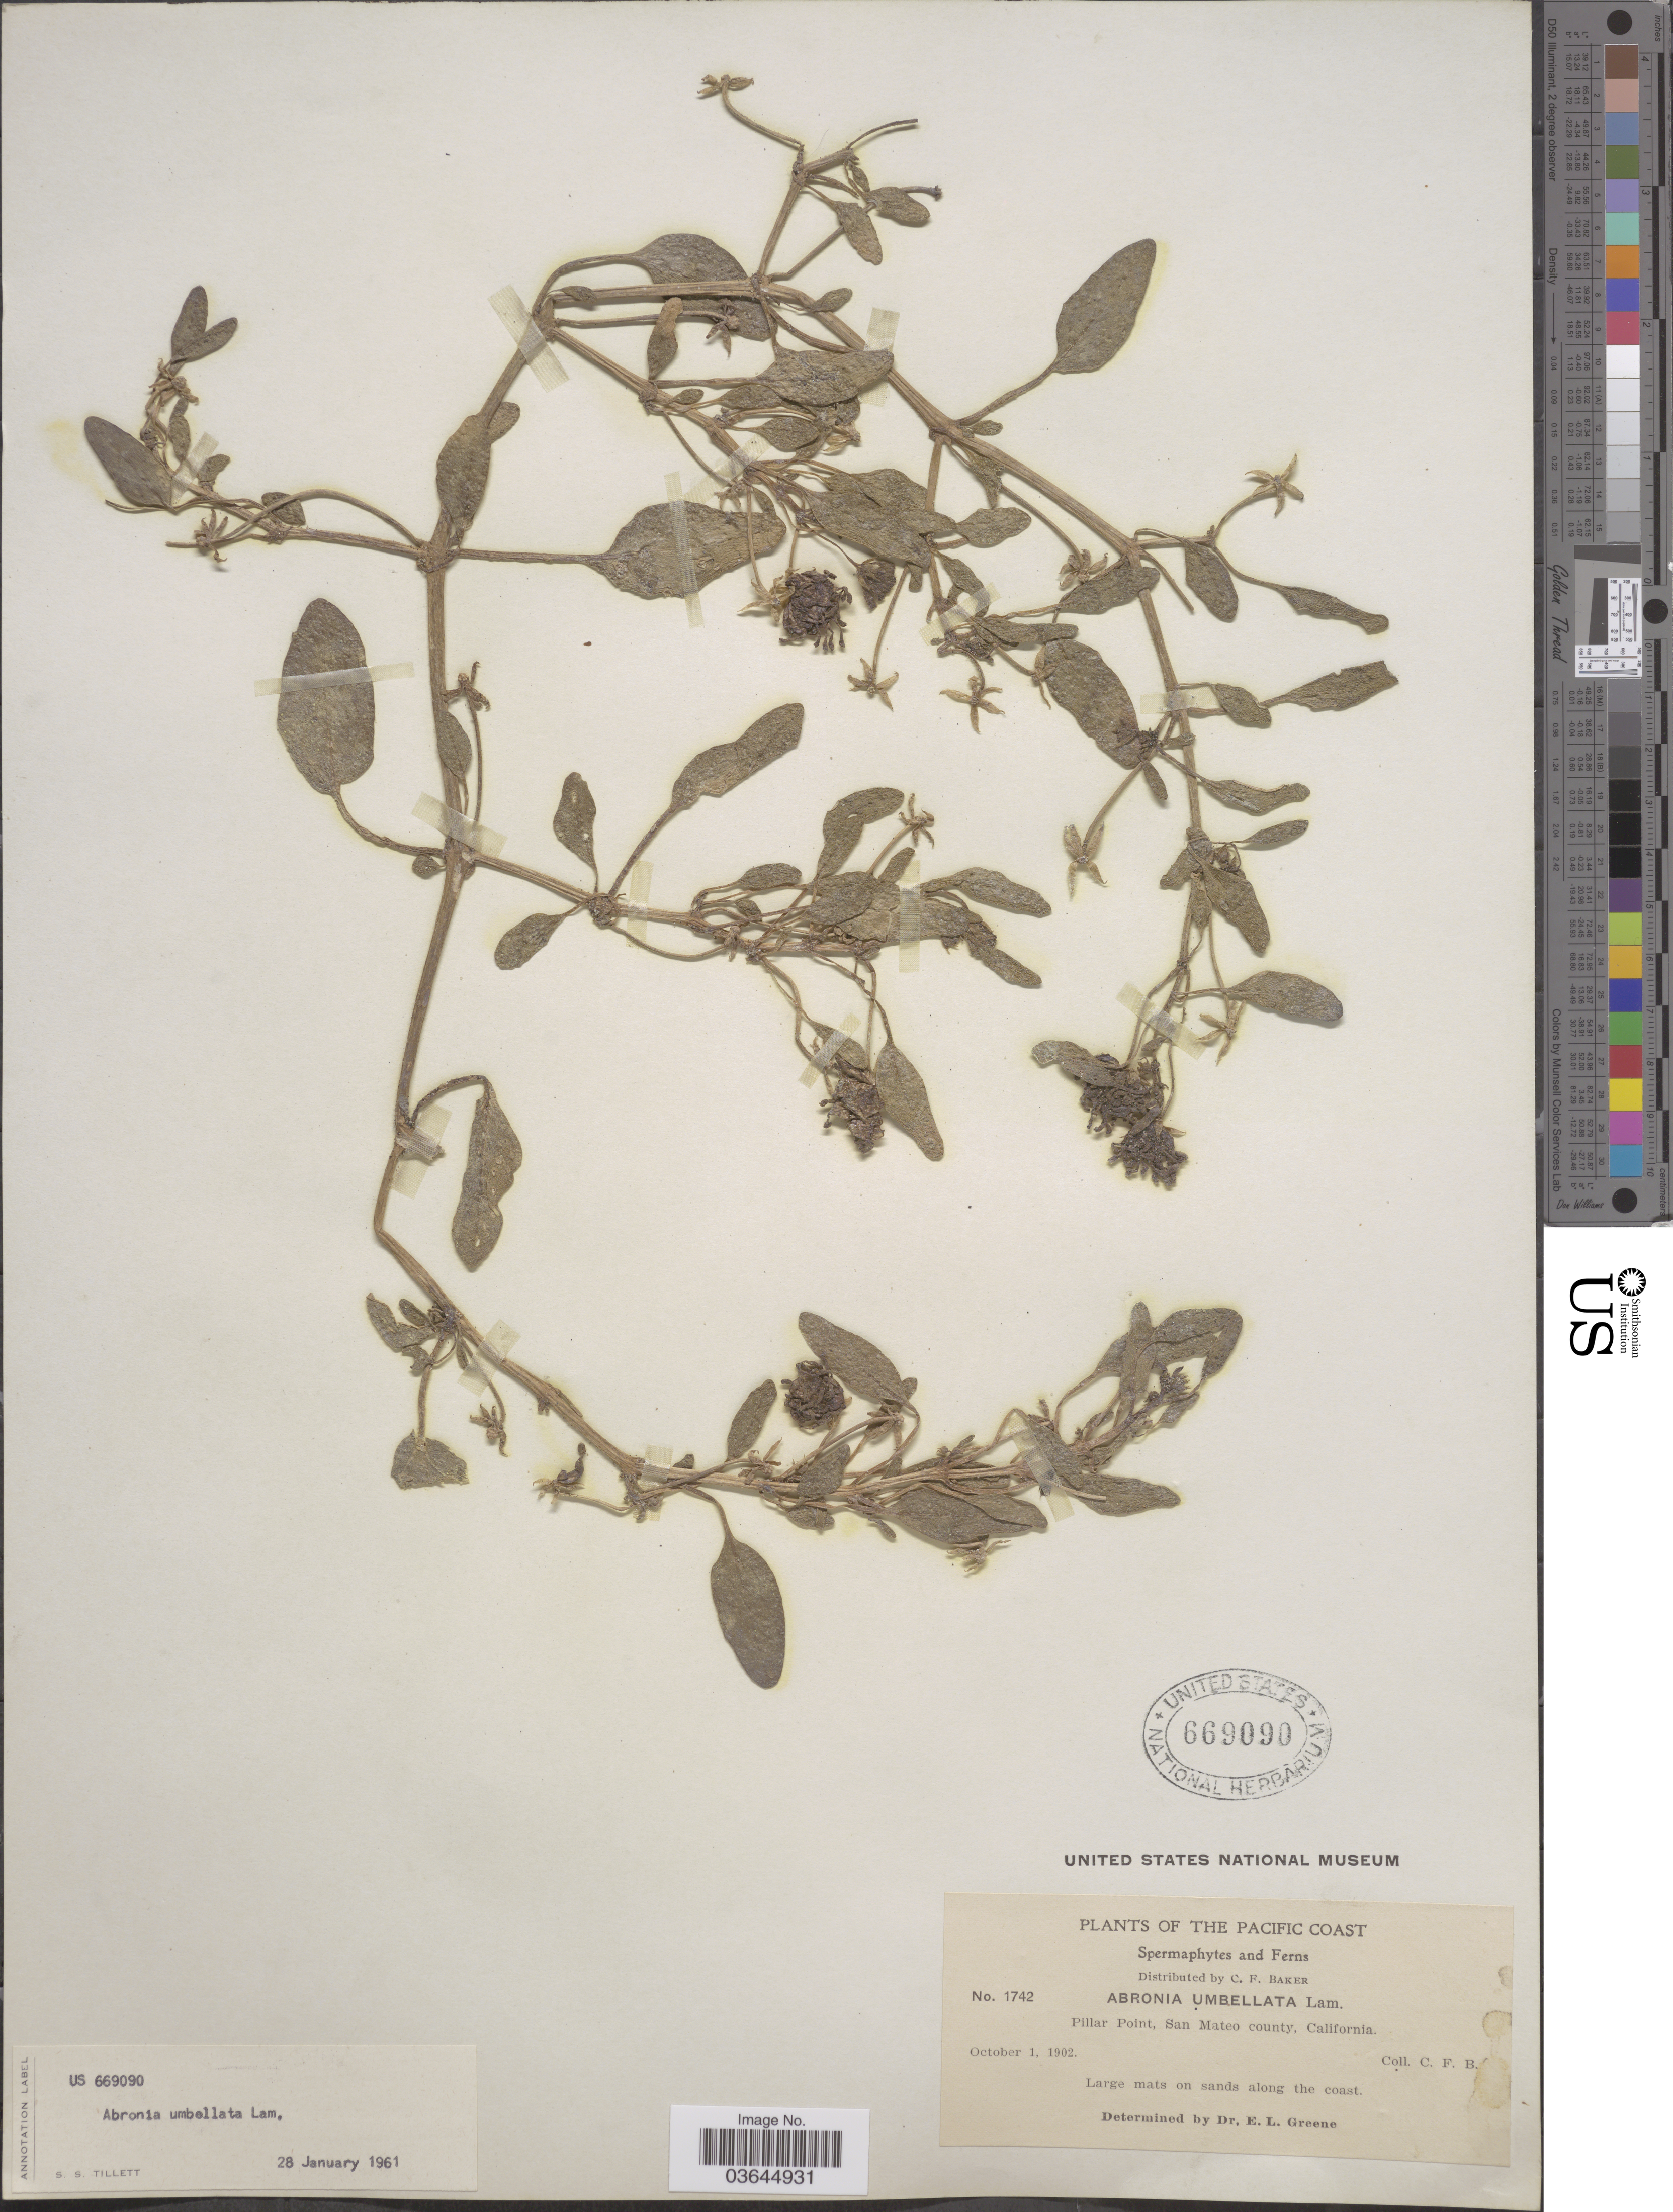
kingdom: Plantae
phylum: Tracheophyta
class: Magnoliopsida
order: Caryophyllales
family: Nyctaginaceae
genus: Abronia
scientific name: Abronia umbellata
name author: Lam.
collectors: C. F. Baker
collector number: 1742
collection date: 1902-10-01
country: United States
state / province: California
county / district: San Mateo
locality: The Pacific Coast. Pillar Point, San Mateo county.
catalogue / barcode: US 669090